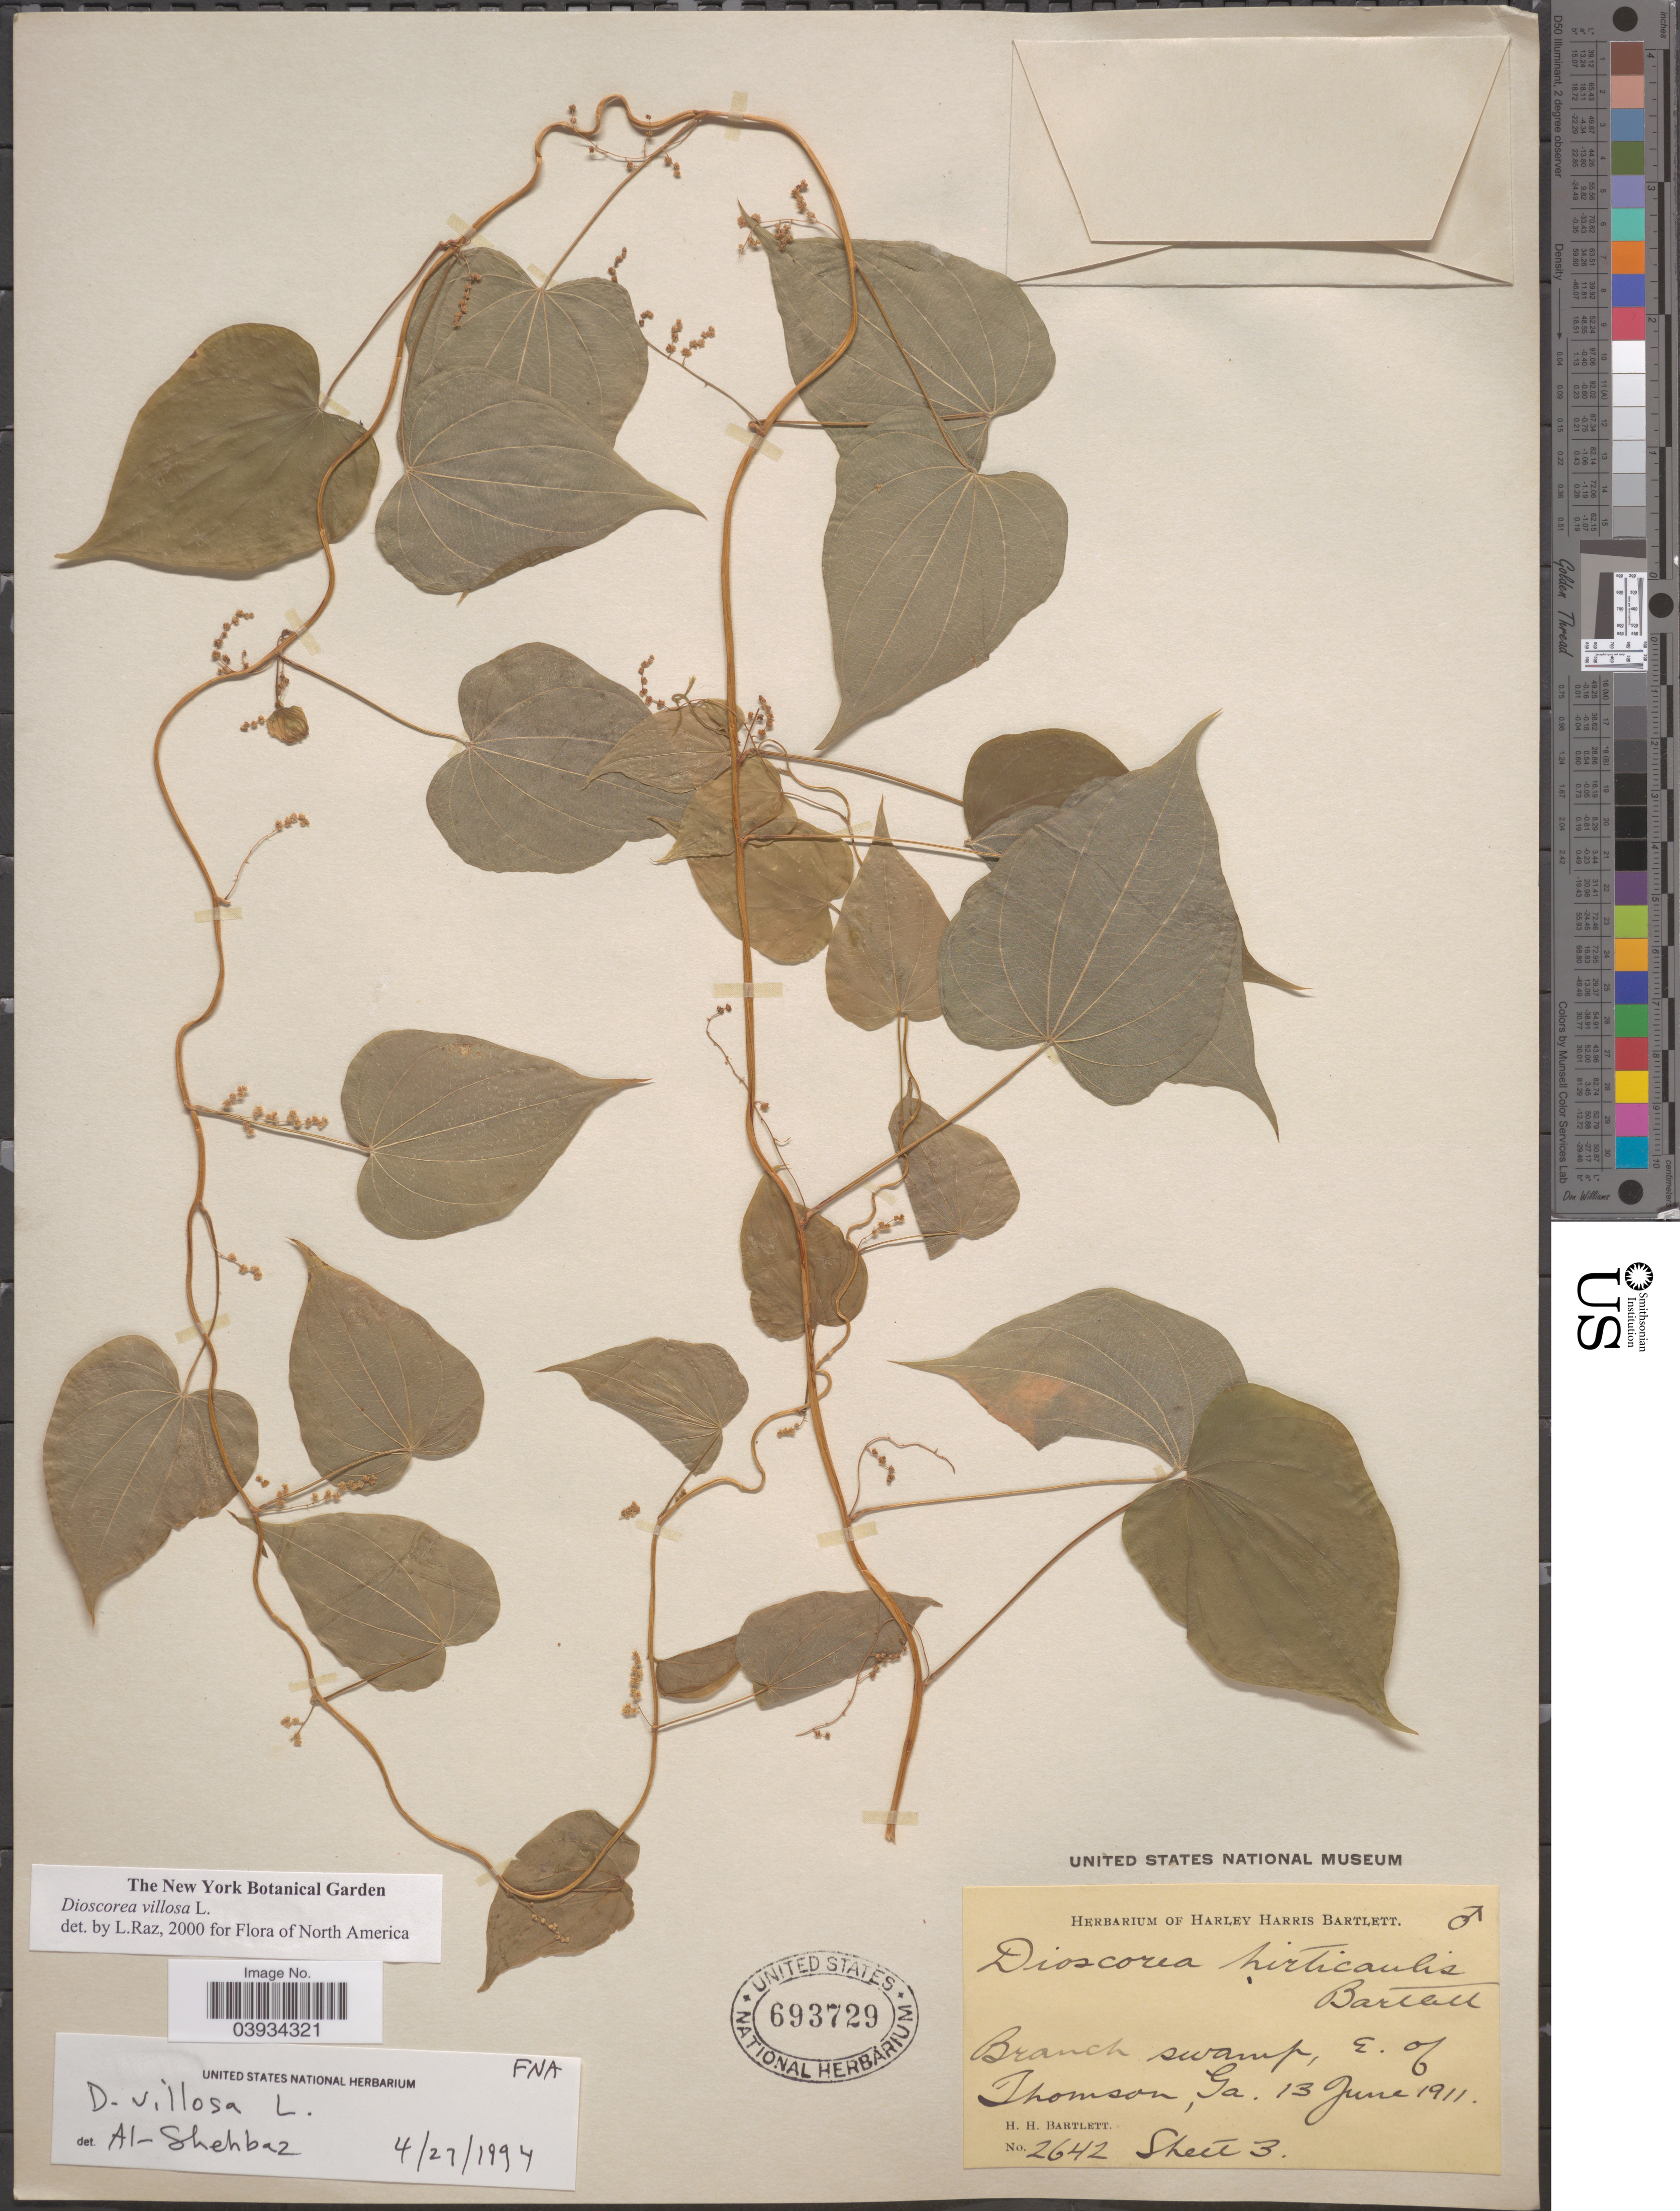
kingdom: Plantae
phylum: Tracheophyta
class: Liliopsida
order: Dioscoreales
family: Dioscoreaceae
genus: Dioscorea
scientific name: Dioscorea villosa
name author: L.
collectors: H. H. Bartlett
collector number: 2642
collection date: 1911-06-13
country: United States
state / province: Georgia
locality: Branch swamp, E. of Thomson.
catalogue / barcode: US 693729